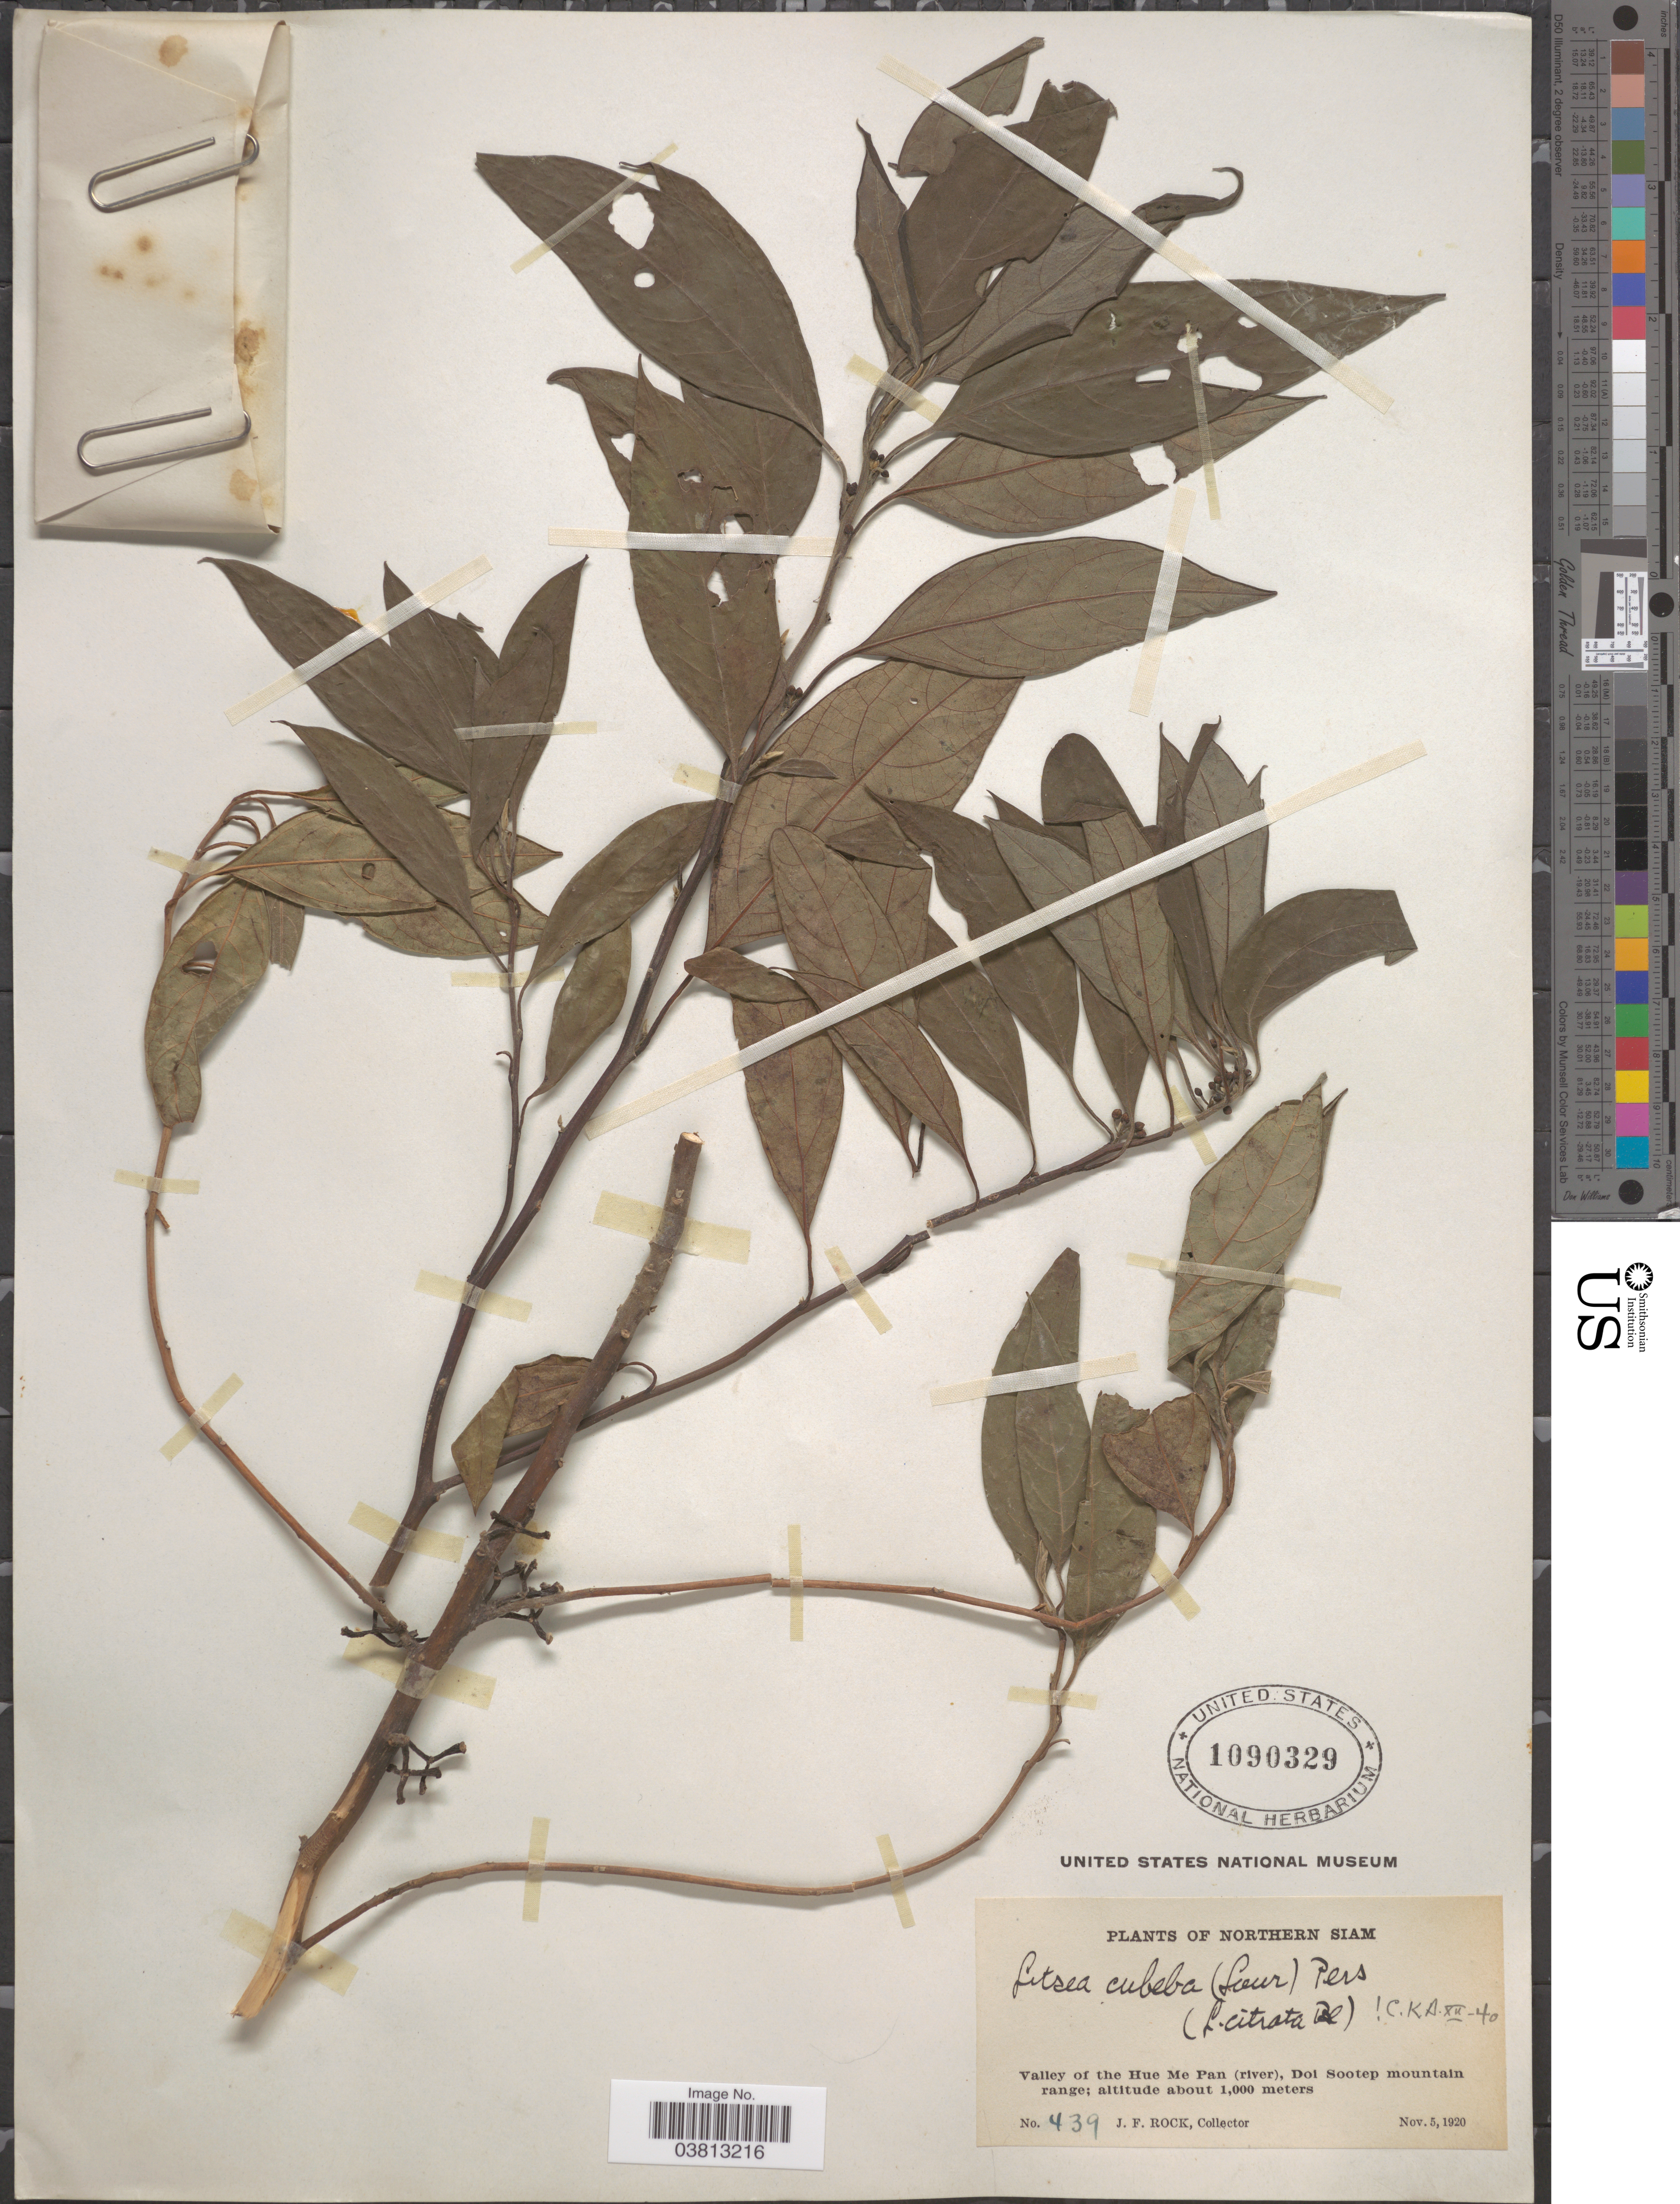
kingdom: Plantae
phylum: Tracheophyta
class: Magnoliopsida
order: Laurales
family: Lauraceae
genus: Litsea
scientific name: Litsea cubeba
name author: (Lour.) Pers.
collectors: J. Rock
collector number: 439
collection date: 1920-11-05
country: Thailand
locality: Northern Siam. Valley of the Hue Me Pan (river), Doi Sootep mountain range.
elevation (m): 1000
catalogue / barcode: US 1090329